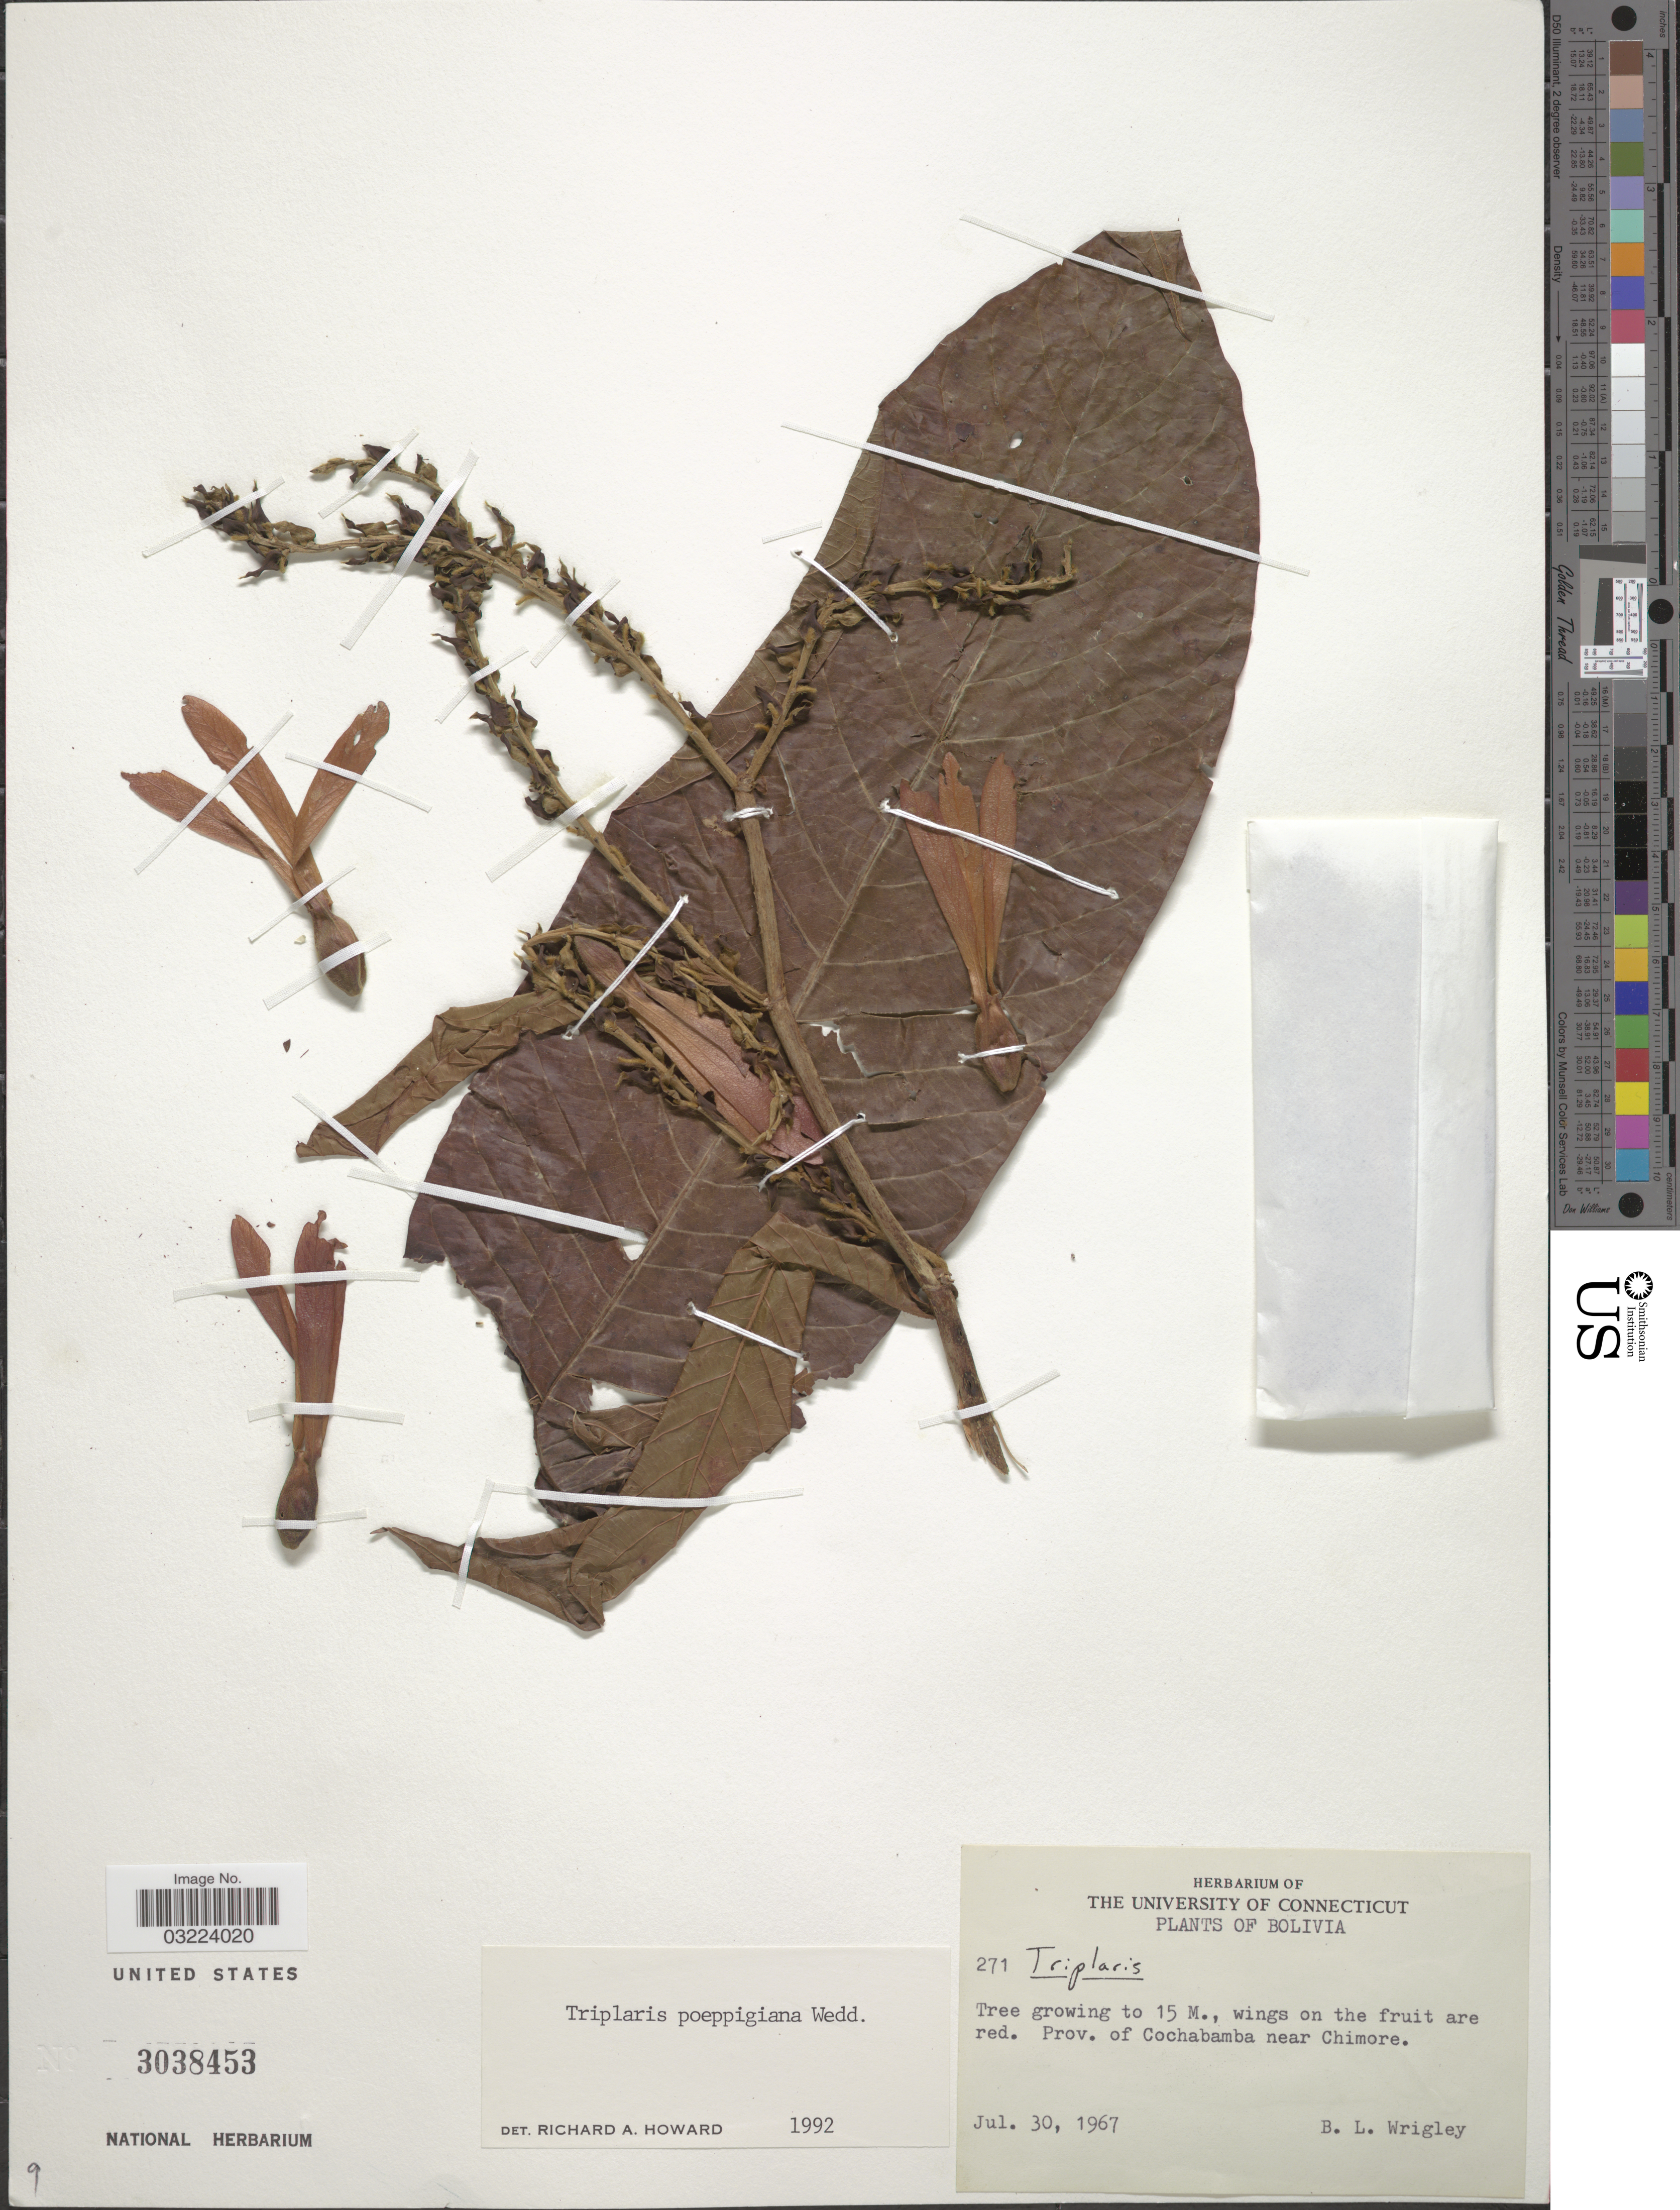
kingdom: Plantae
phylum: Tracheophyta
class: Magnoliopsida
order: Caryophyllales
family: Polygonaceae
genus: Triplaris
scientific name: Triplaris poeppigiana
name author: Wedd.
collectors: B. L. Wrigley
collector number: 271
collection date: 1967-07-30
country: Bolivia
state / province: Cochabamba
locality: Near Chimore.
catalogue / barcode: US 3038453